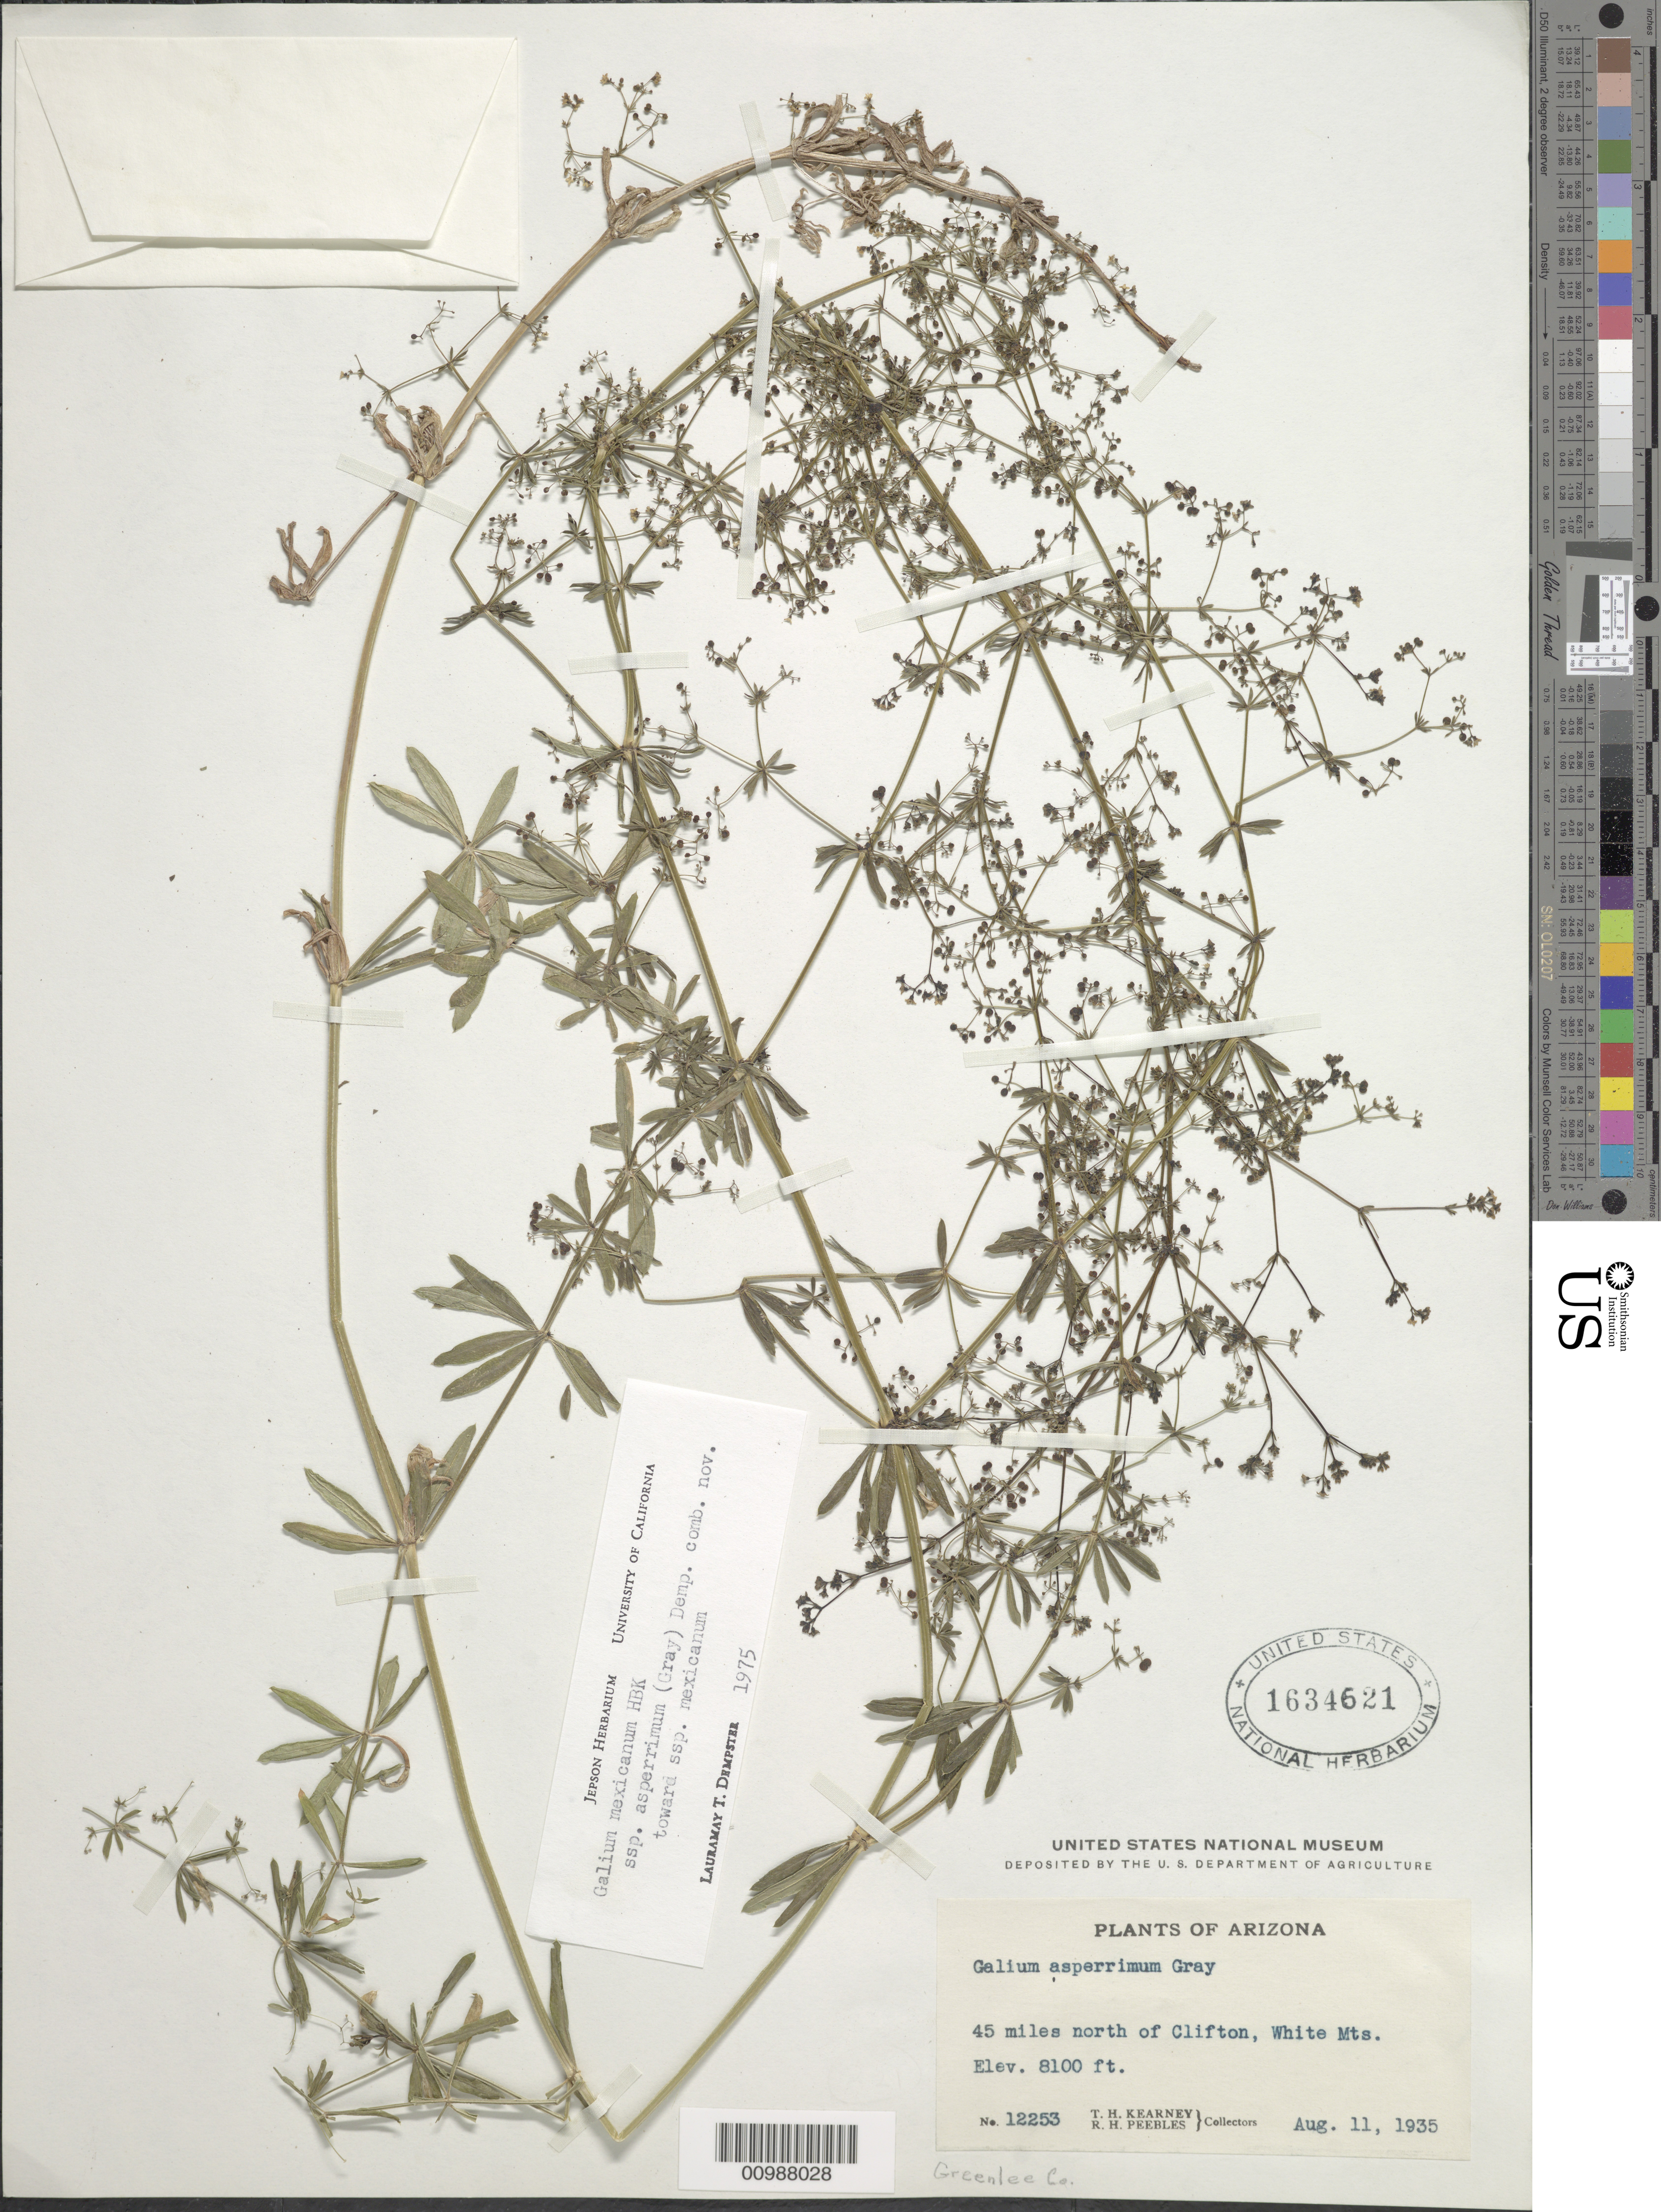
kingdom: Plantae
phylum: Tracheophyta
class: Magnoliopsida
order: Gentianales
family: Rubiaceae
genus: Galium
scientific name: Galium mexicanum subsp. asperrimum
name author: (A. Gray) Dempster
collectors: T. H. Kearney & R. H. Peebles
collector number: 12253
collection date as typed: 11 Aug 1935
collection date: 1935-08-11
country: United States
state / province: Arizona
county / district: Greenlee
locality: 45 miles N of Clifton, White Mountains.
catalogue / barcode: US 1634621